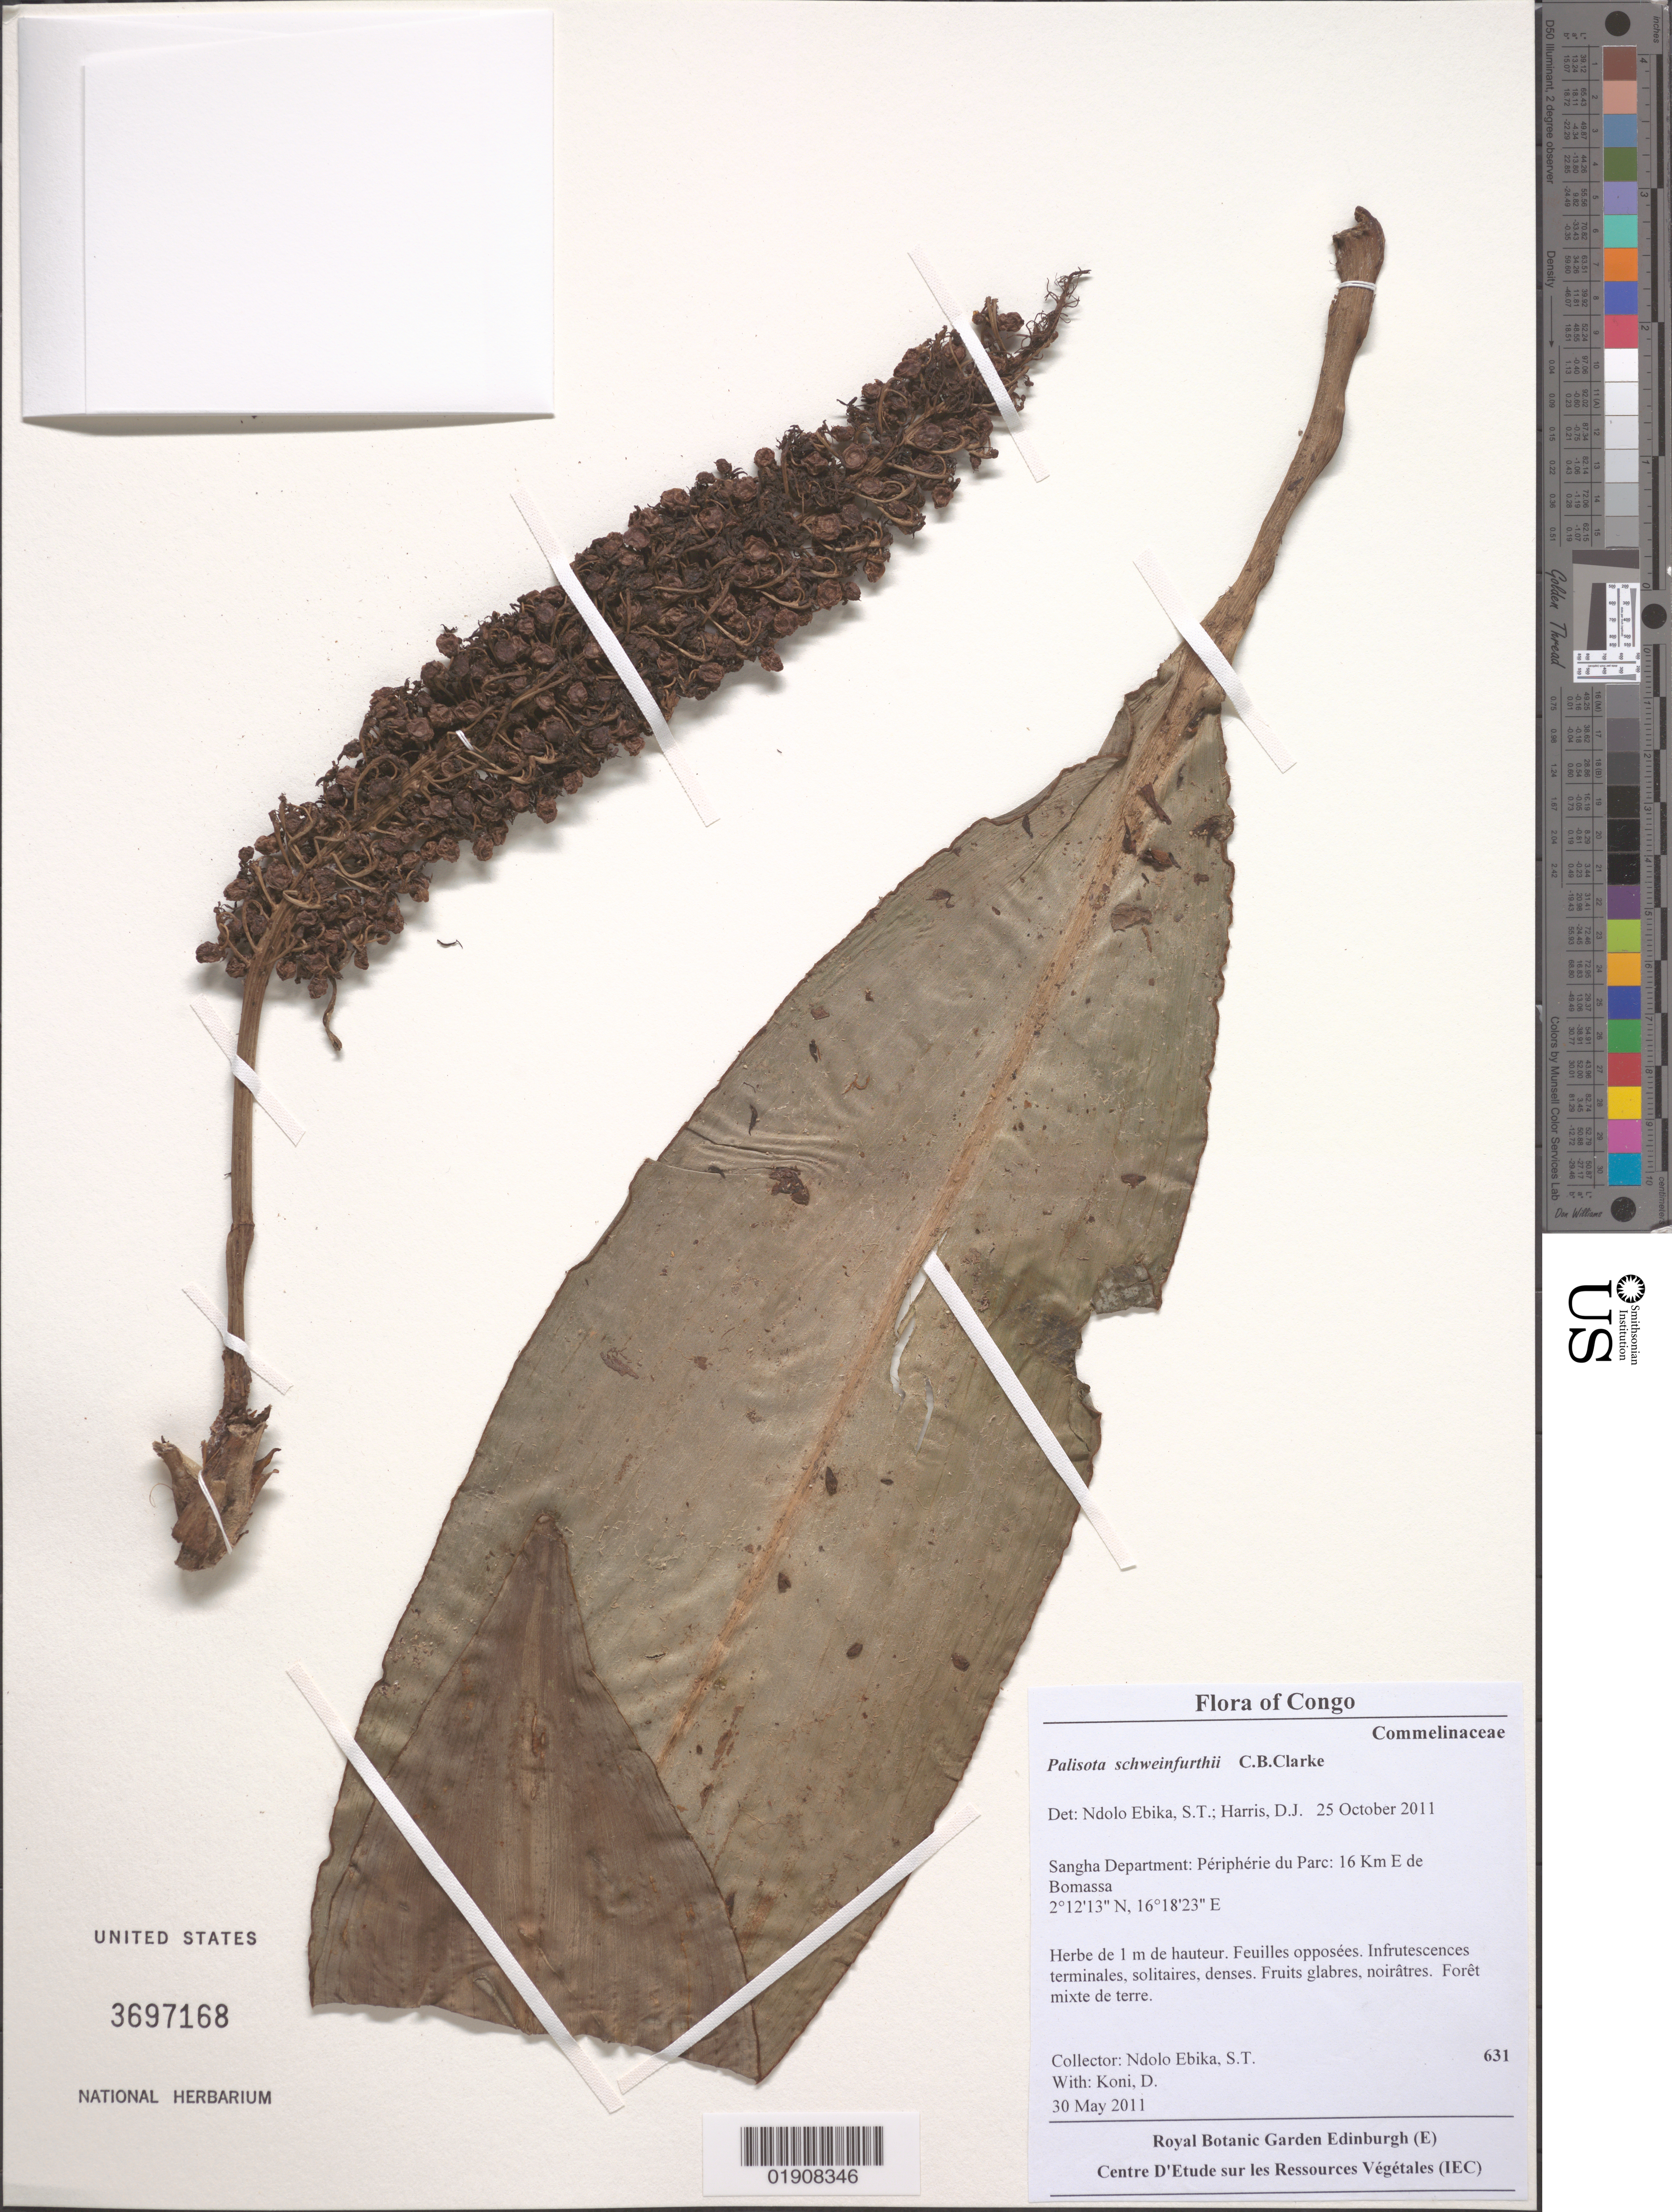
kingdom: Plantae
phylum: Tracheophyta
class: Liliopsida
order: Commelinales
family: Commelinaceae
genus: Palisota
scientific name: Palisota schweinfurthii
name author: C.B. Clarke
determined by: Ndolo Ebika, S. T.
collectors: S. Ndolo Ebika & D. Koni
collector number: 631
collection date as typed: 30 May 2011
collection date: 2011-05-30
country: Congo, Republic of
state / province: Sangha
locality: Peripherie du Parc: 16 km E de Bomassa.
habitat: Foret mixte de terre.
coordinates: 2 12 13 N, 16 18 23 E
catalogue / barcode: US 3697168